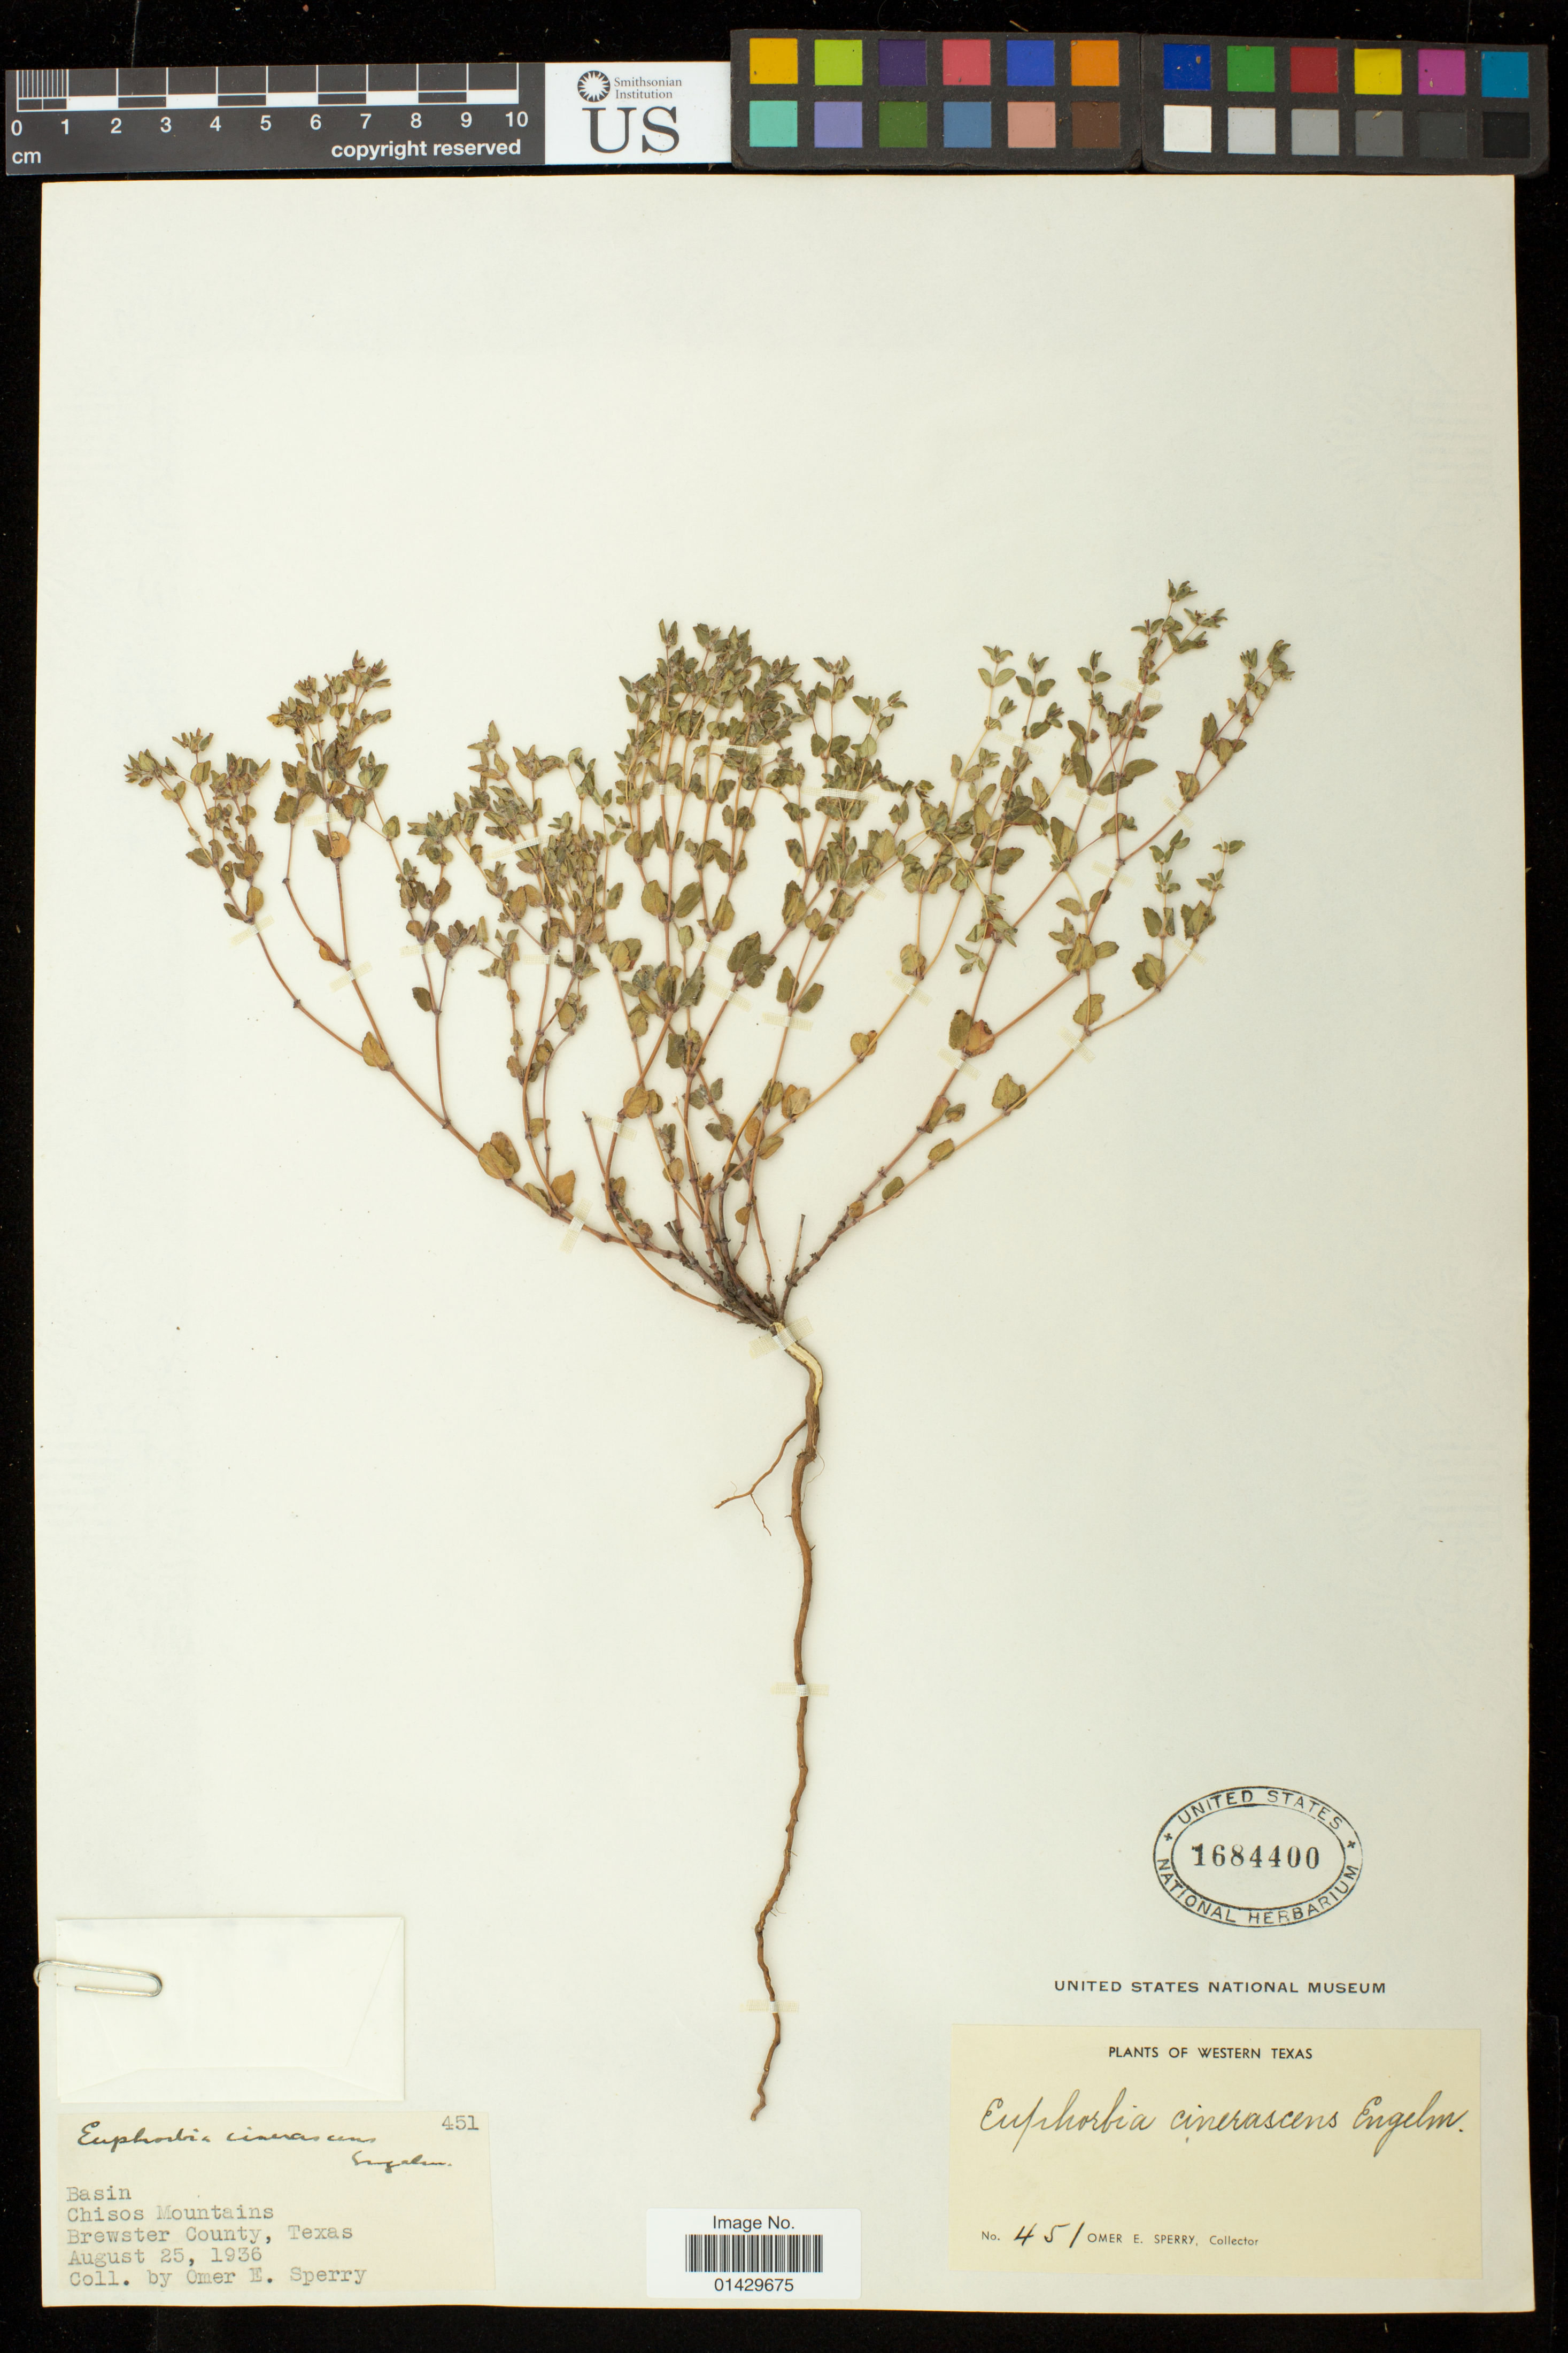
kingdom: Plantae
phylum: Tracheophyta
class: Magnoliopsida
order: Malpighiales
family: Euphorbiaceae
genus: Euphorbia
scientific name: Euphorbia villifera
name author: Scheele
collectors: O. E. Sperry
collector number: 451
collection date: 1936-08-25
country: United States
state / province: Texas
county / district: Brewster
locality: Basin; Chisos Mountains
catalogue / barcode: US 1684400